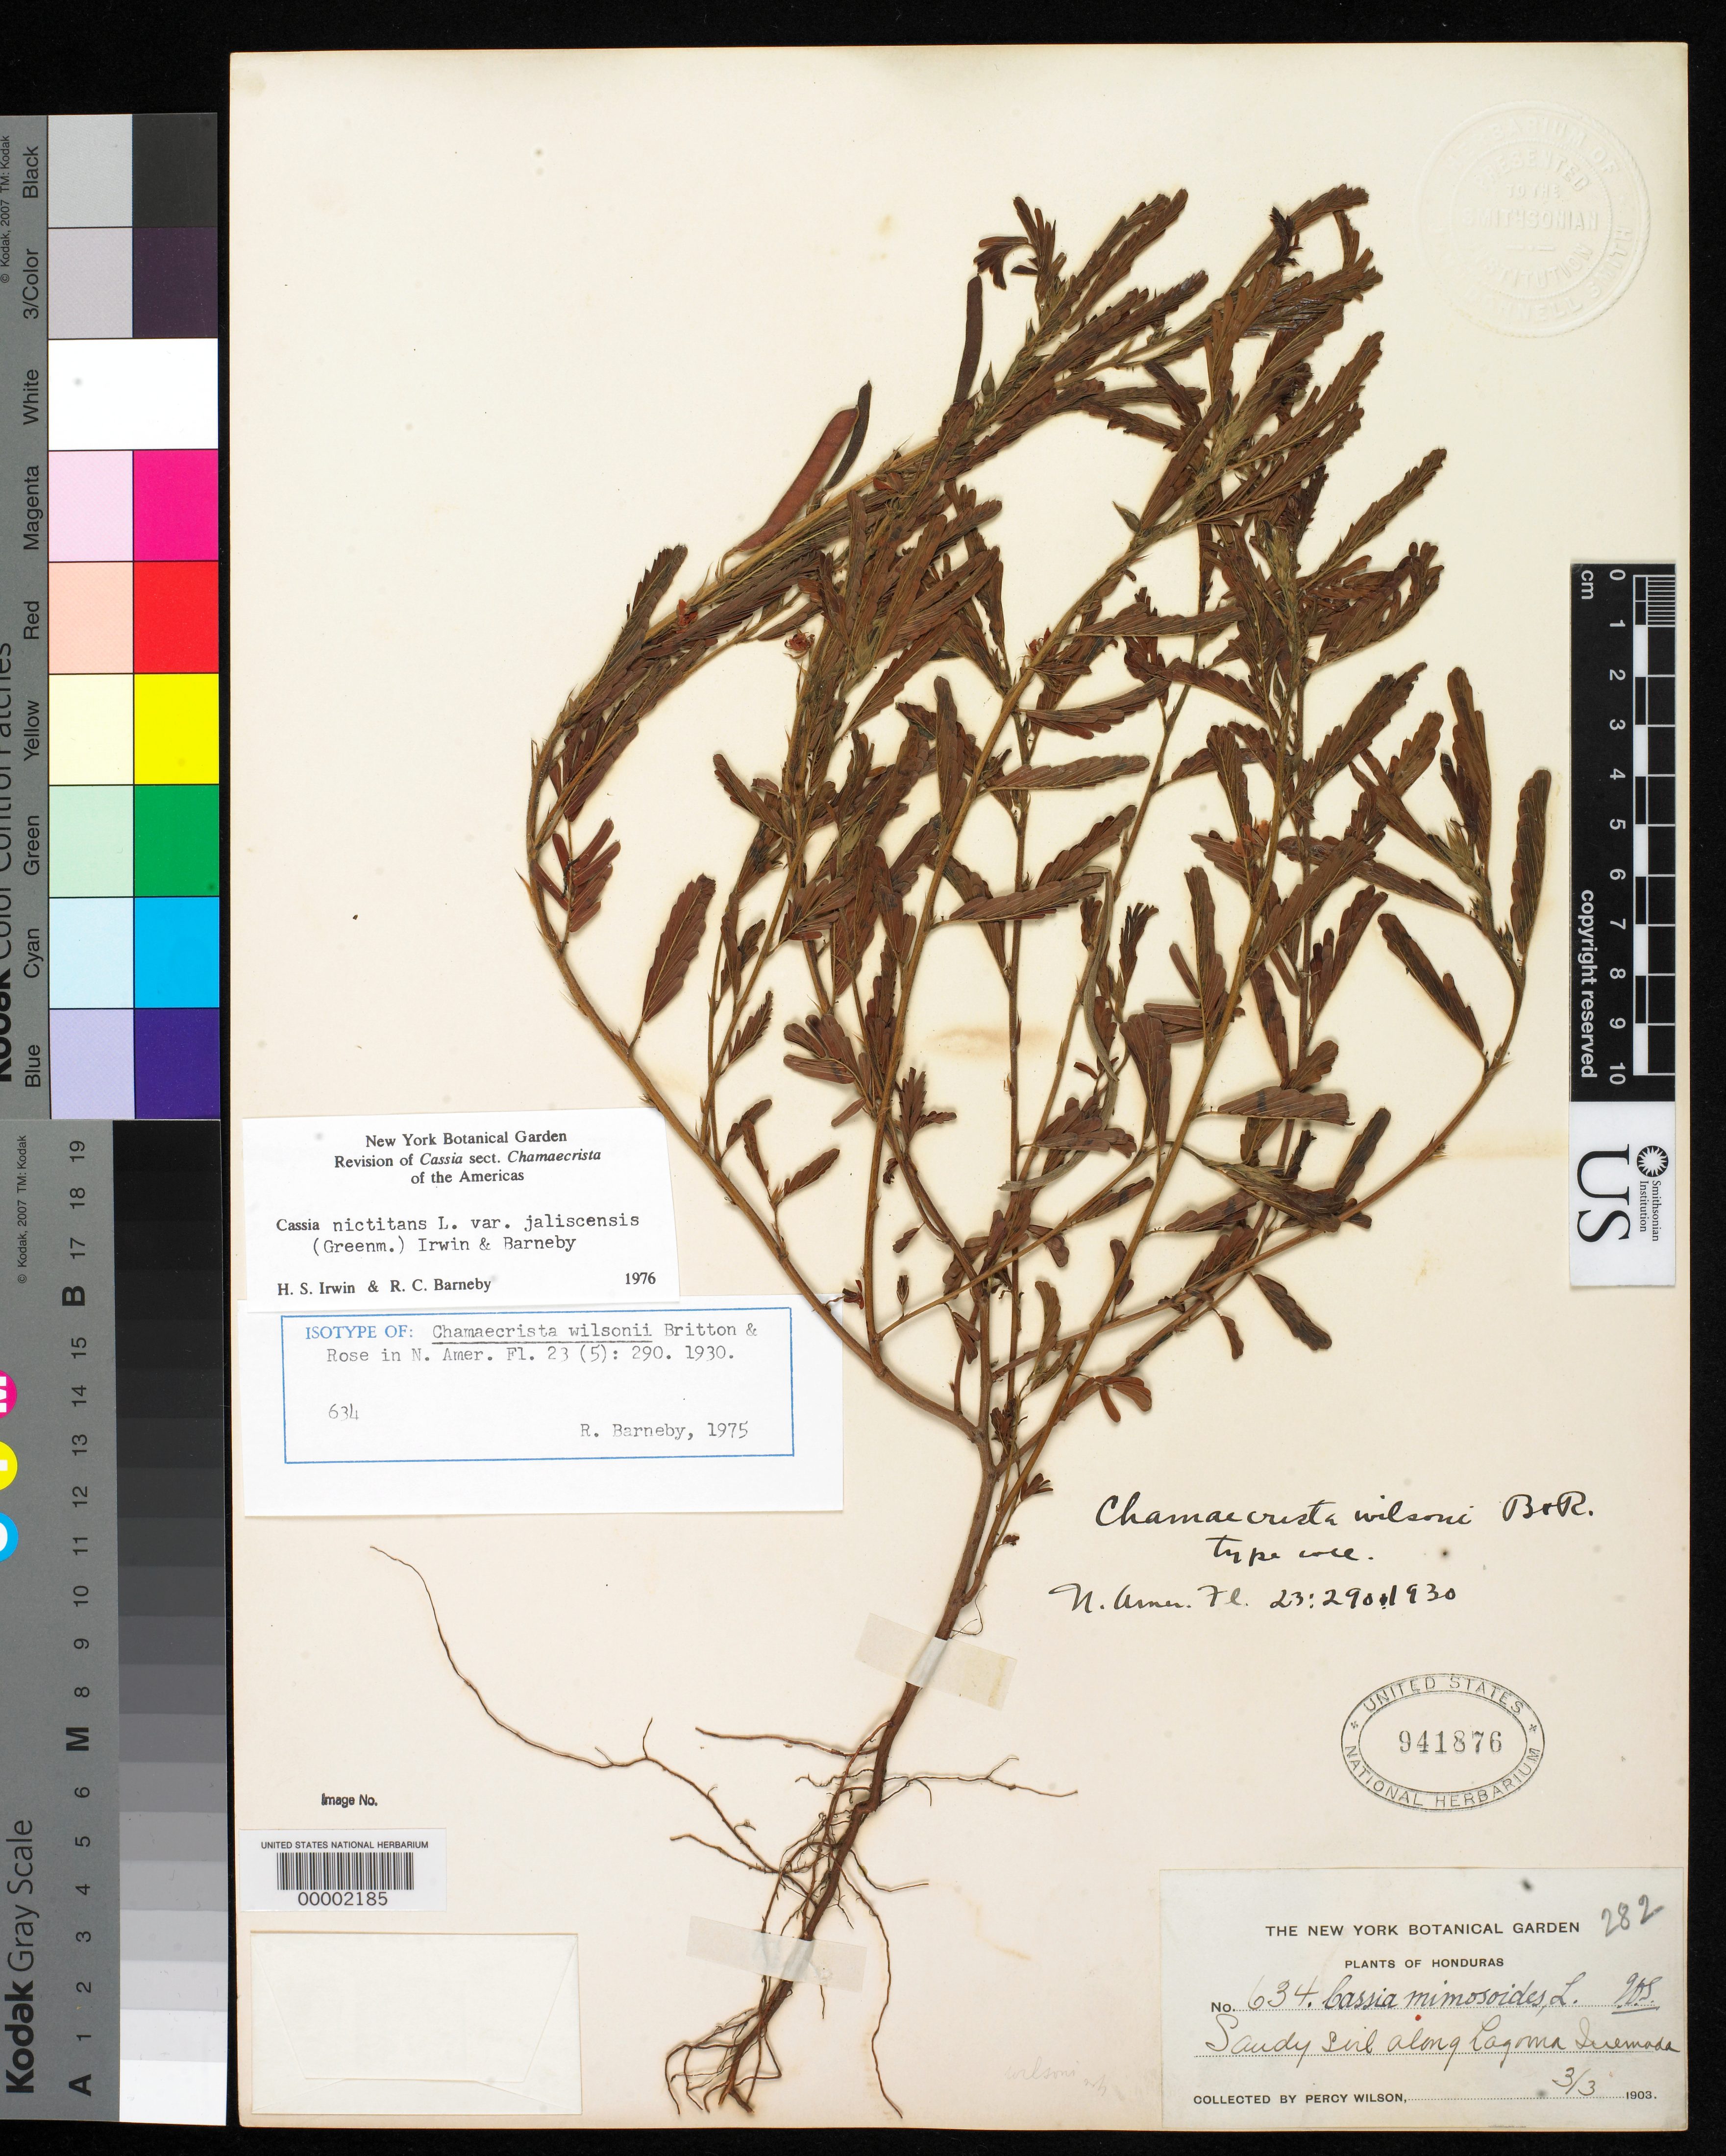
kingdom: Plantae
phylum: Tracheophyta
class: Magnoliopsida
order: Fabales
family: Fabaceae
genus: Chamaecrista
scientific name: Chamaecrista wilsonii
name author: Britton & Rose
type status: Isotype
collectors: P. Wilson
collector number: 634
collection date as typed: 03 Mar 1903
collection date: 1903-03-03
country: Honduras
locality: Along Laguna Iremada.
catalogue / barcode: US 941876